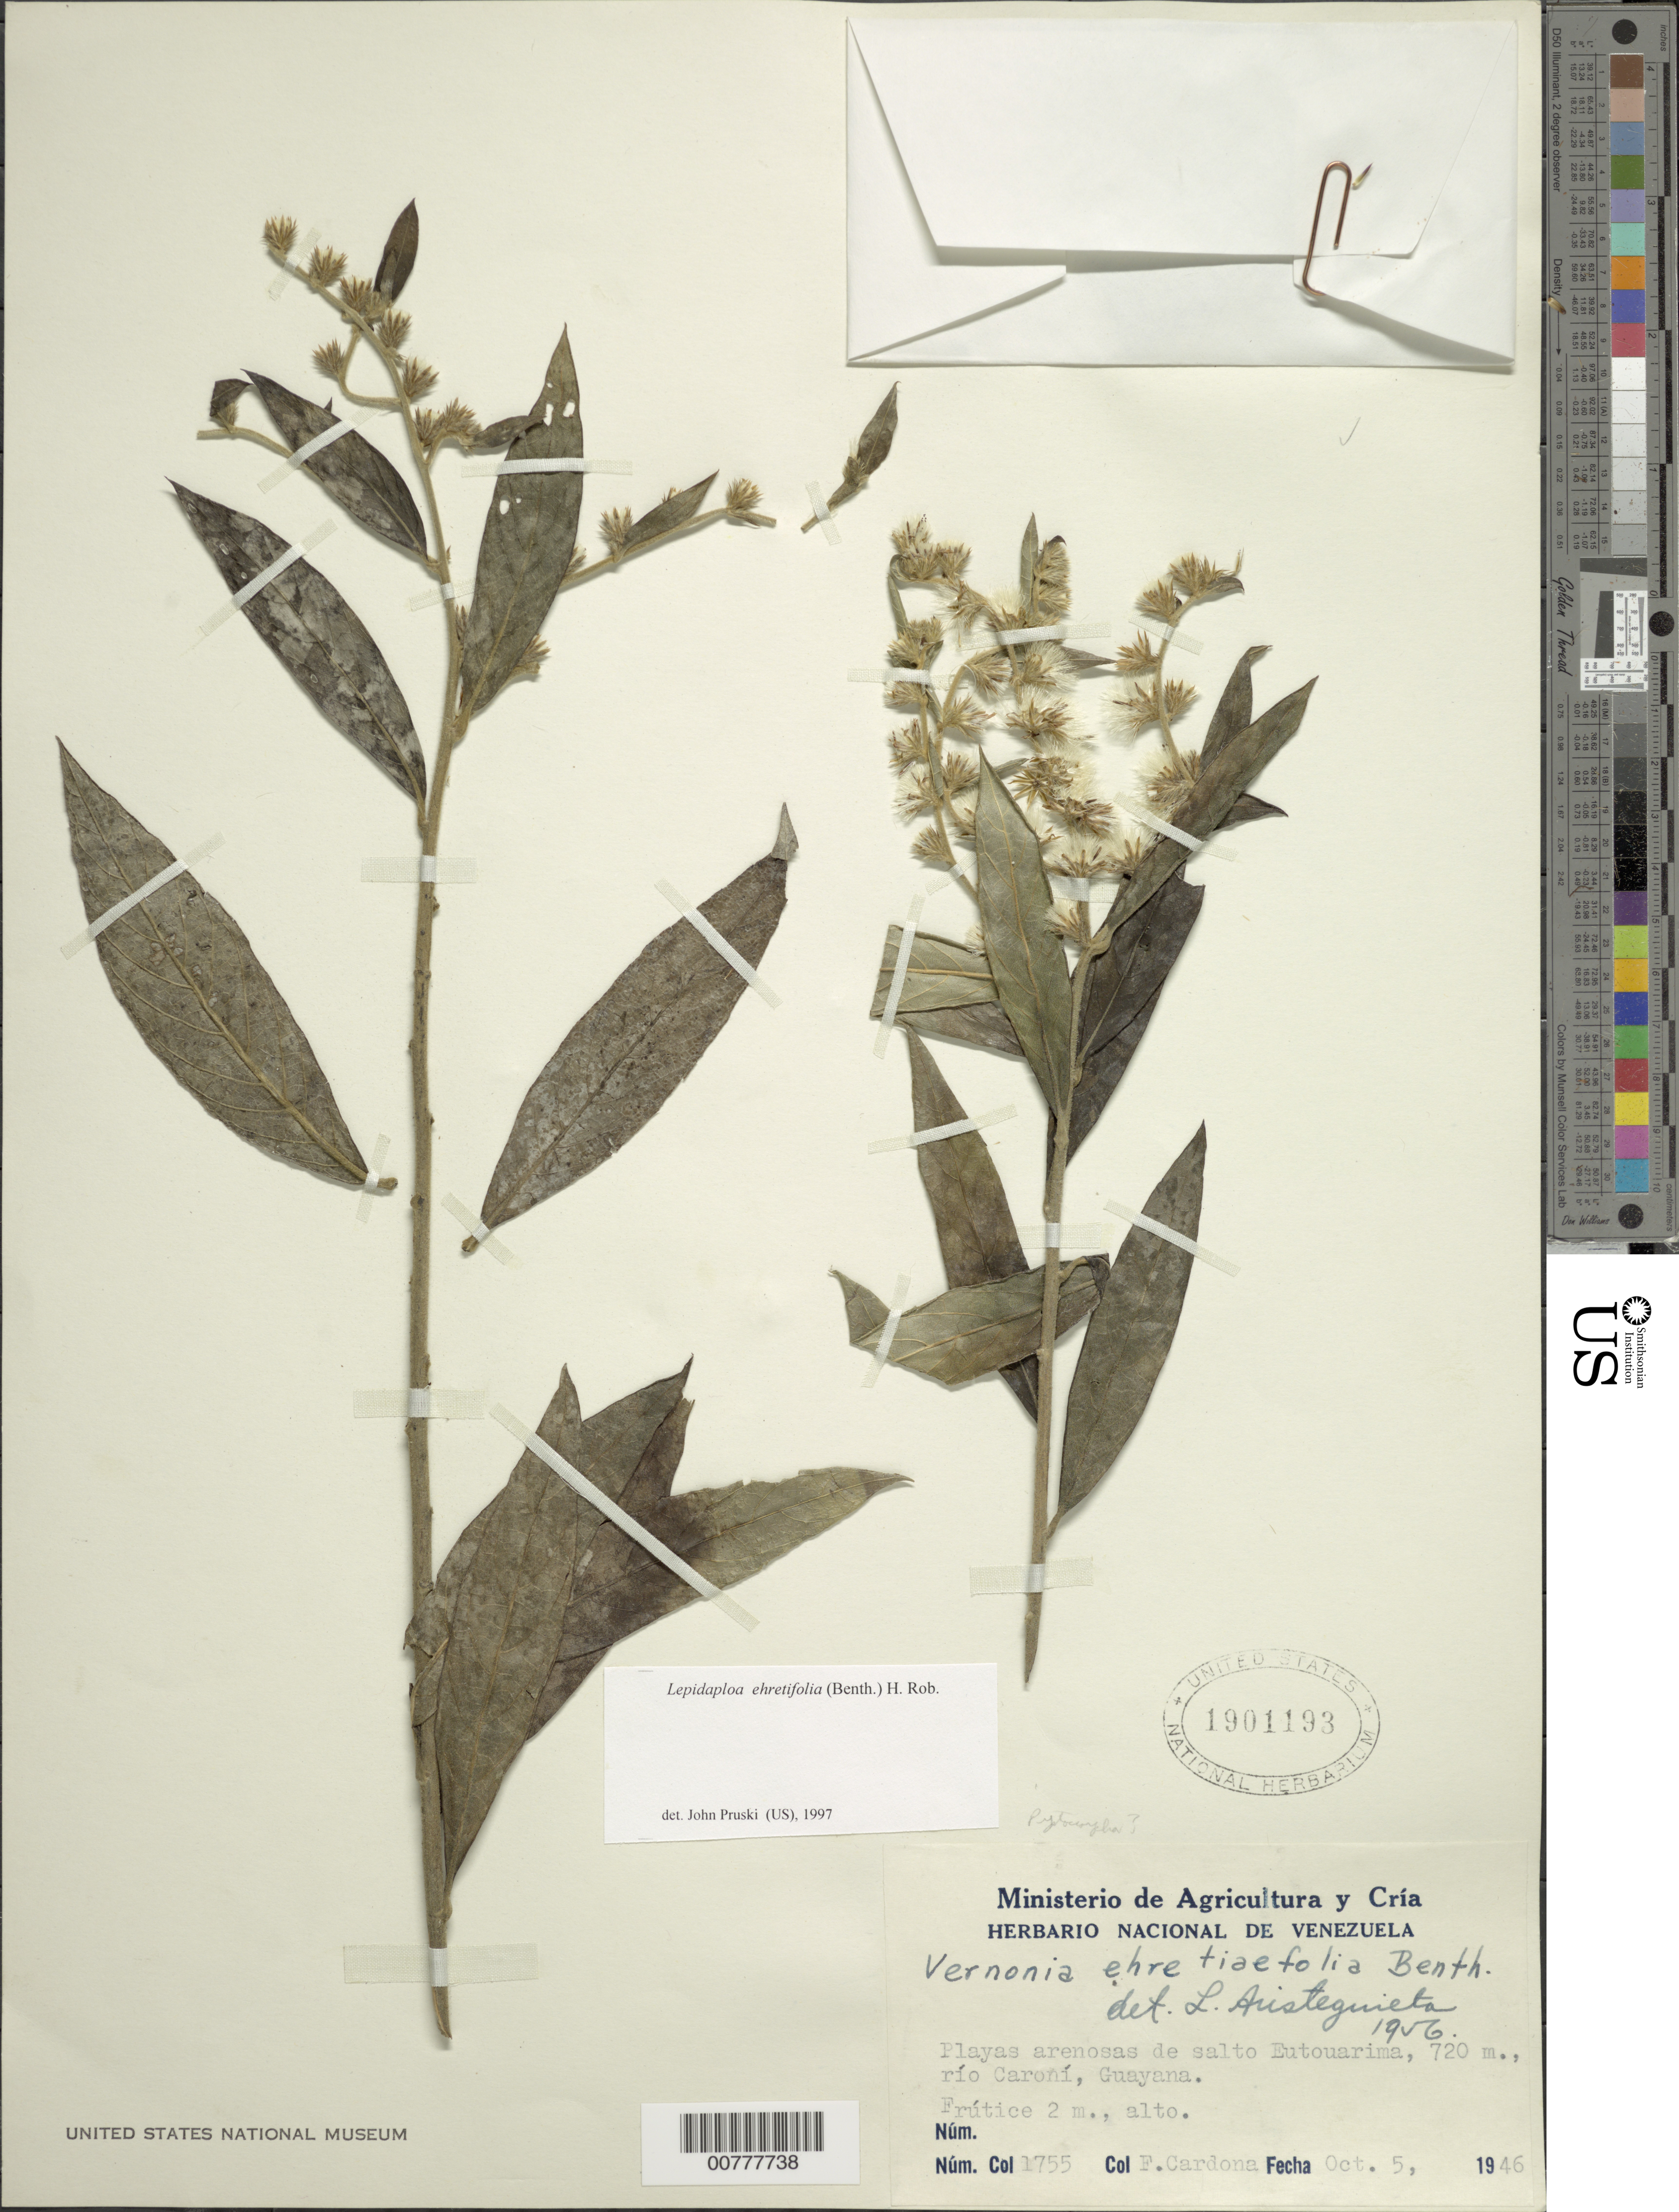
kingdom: Plantae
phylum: Tracheophyta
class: Magnoliopsida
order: Asterales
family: Asteraceae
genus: Lepidaploa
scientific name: Lepidaploa ehretiifolia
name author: (Benth.) H. Rob.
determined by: Pruski, J. F.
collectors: F. Cardona Puig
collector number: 1755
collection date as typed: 5-Oct-46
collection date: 1946-10-05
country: Venezuela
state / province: Bolívar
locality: Salto Euto-uarima, Río Caroní, Guayana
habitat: Playa arenosas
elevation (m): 720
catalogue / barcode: US 1901193